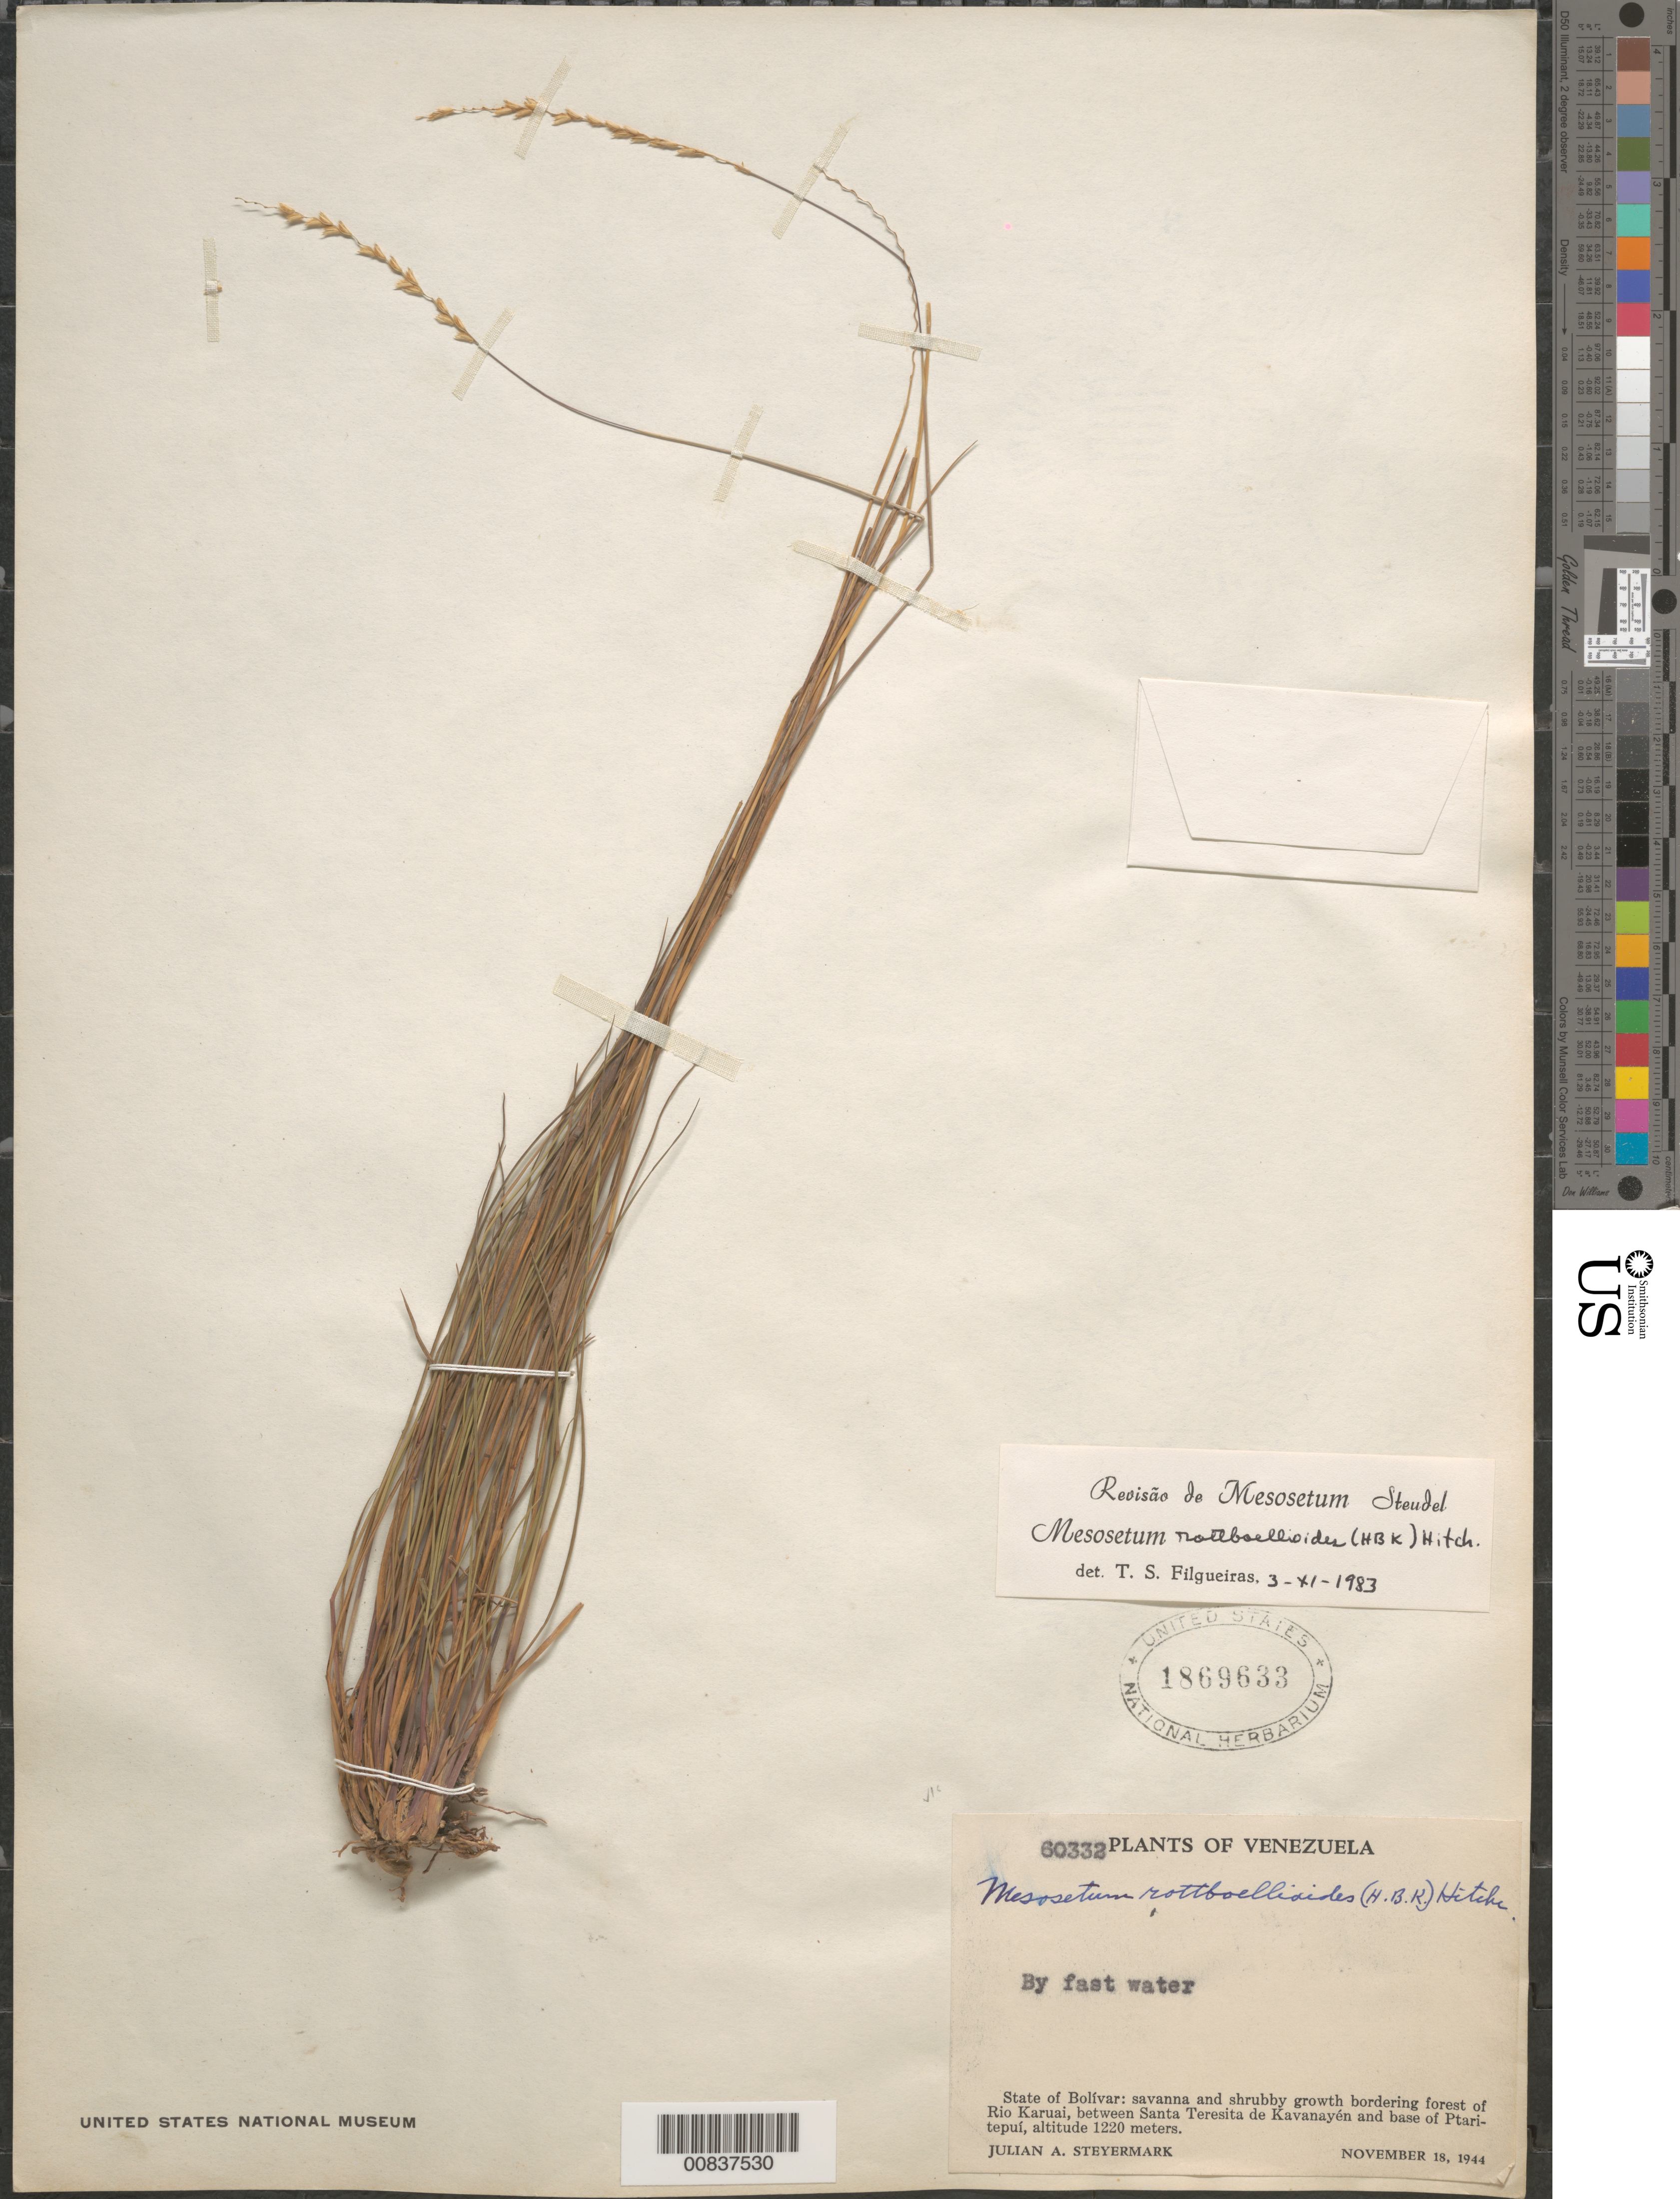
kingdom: Plantae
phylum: Tracheophyta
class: Liliopsida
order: Poales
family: Poaceae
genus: Mesosetum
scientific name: Mesosetum rottboellioides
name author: (Kunth) Hitchc.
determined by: Filgueiras, T. S.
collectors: J. Steyermark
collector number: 60332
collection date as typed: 18-Nov-44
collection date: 1944-11-18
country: Venezuela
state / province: Bolívar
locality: Río Karuai, between Santa Teresita de Kavanayén and base of Ptari-tepuí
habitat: Savanna and shrubby growth bordering forest; by fast water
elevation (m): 1220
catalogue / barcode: US 1869633